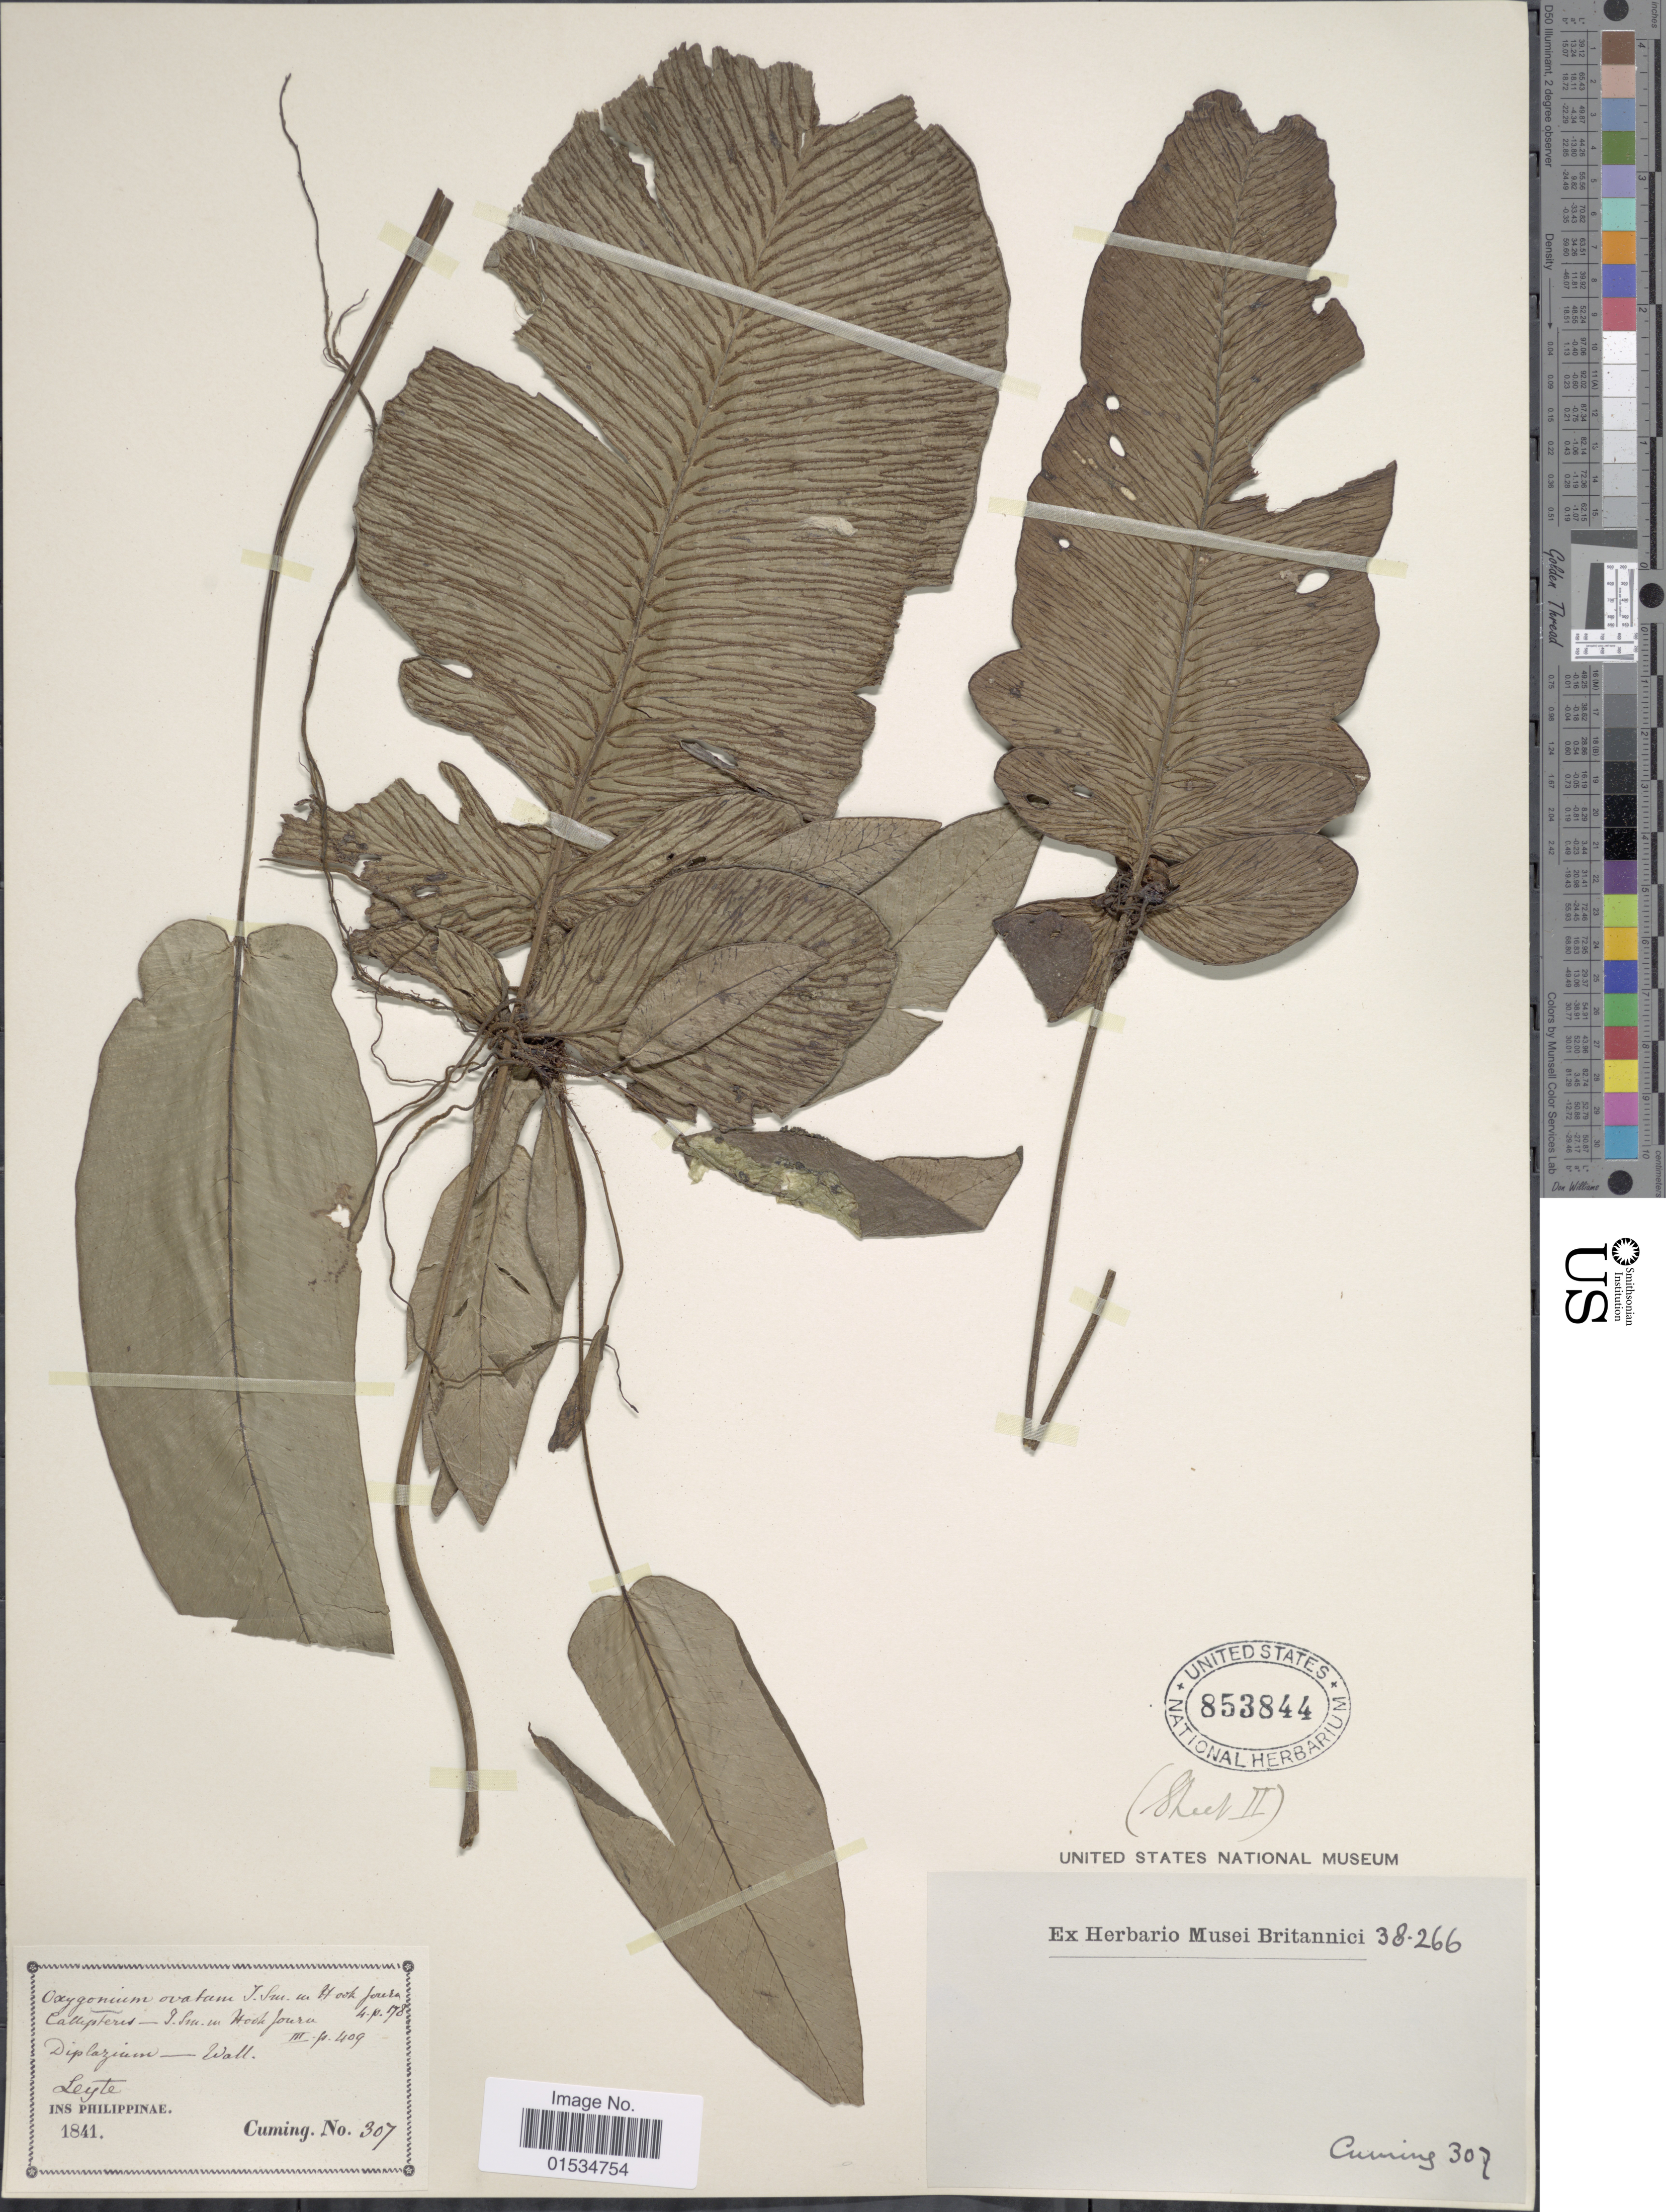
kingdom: Plantae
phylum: Tracheophyta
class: Polypodiopsida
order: Polypodiales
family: Athyriaceae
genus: Diplazium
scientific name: Diplazium cordifolium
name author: Blume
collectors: -. Cuming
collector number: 307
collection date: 1841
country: Philippines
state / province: Eastern Visayas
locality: Leyte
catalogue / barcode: US 853844